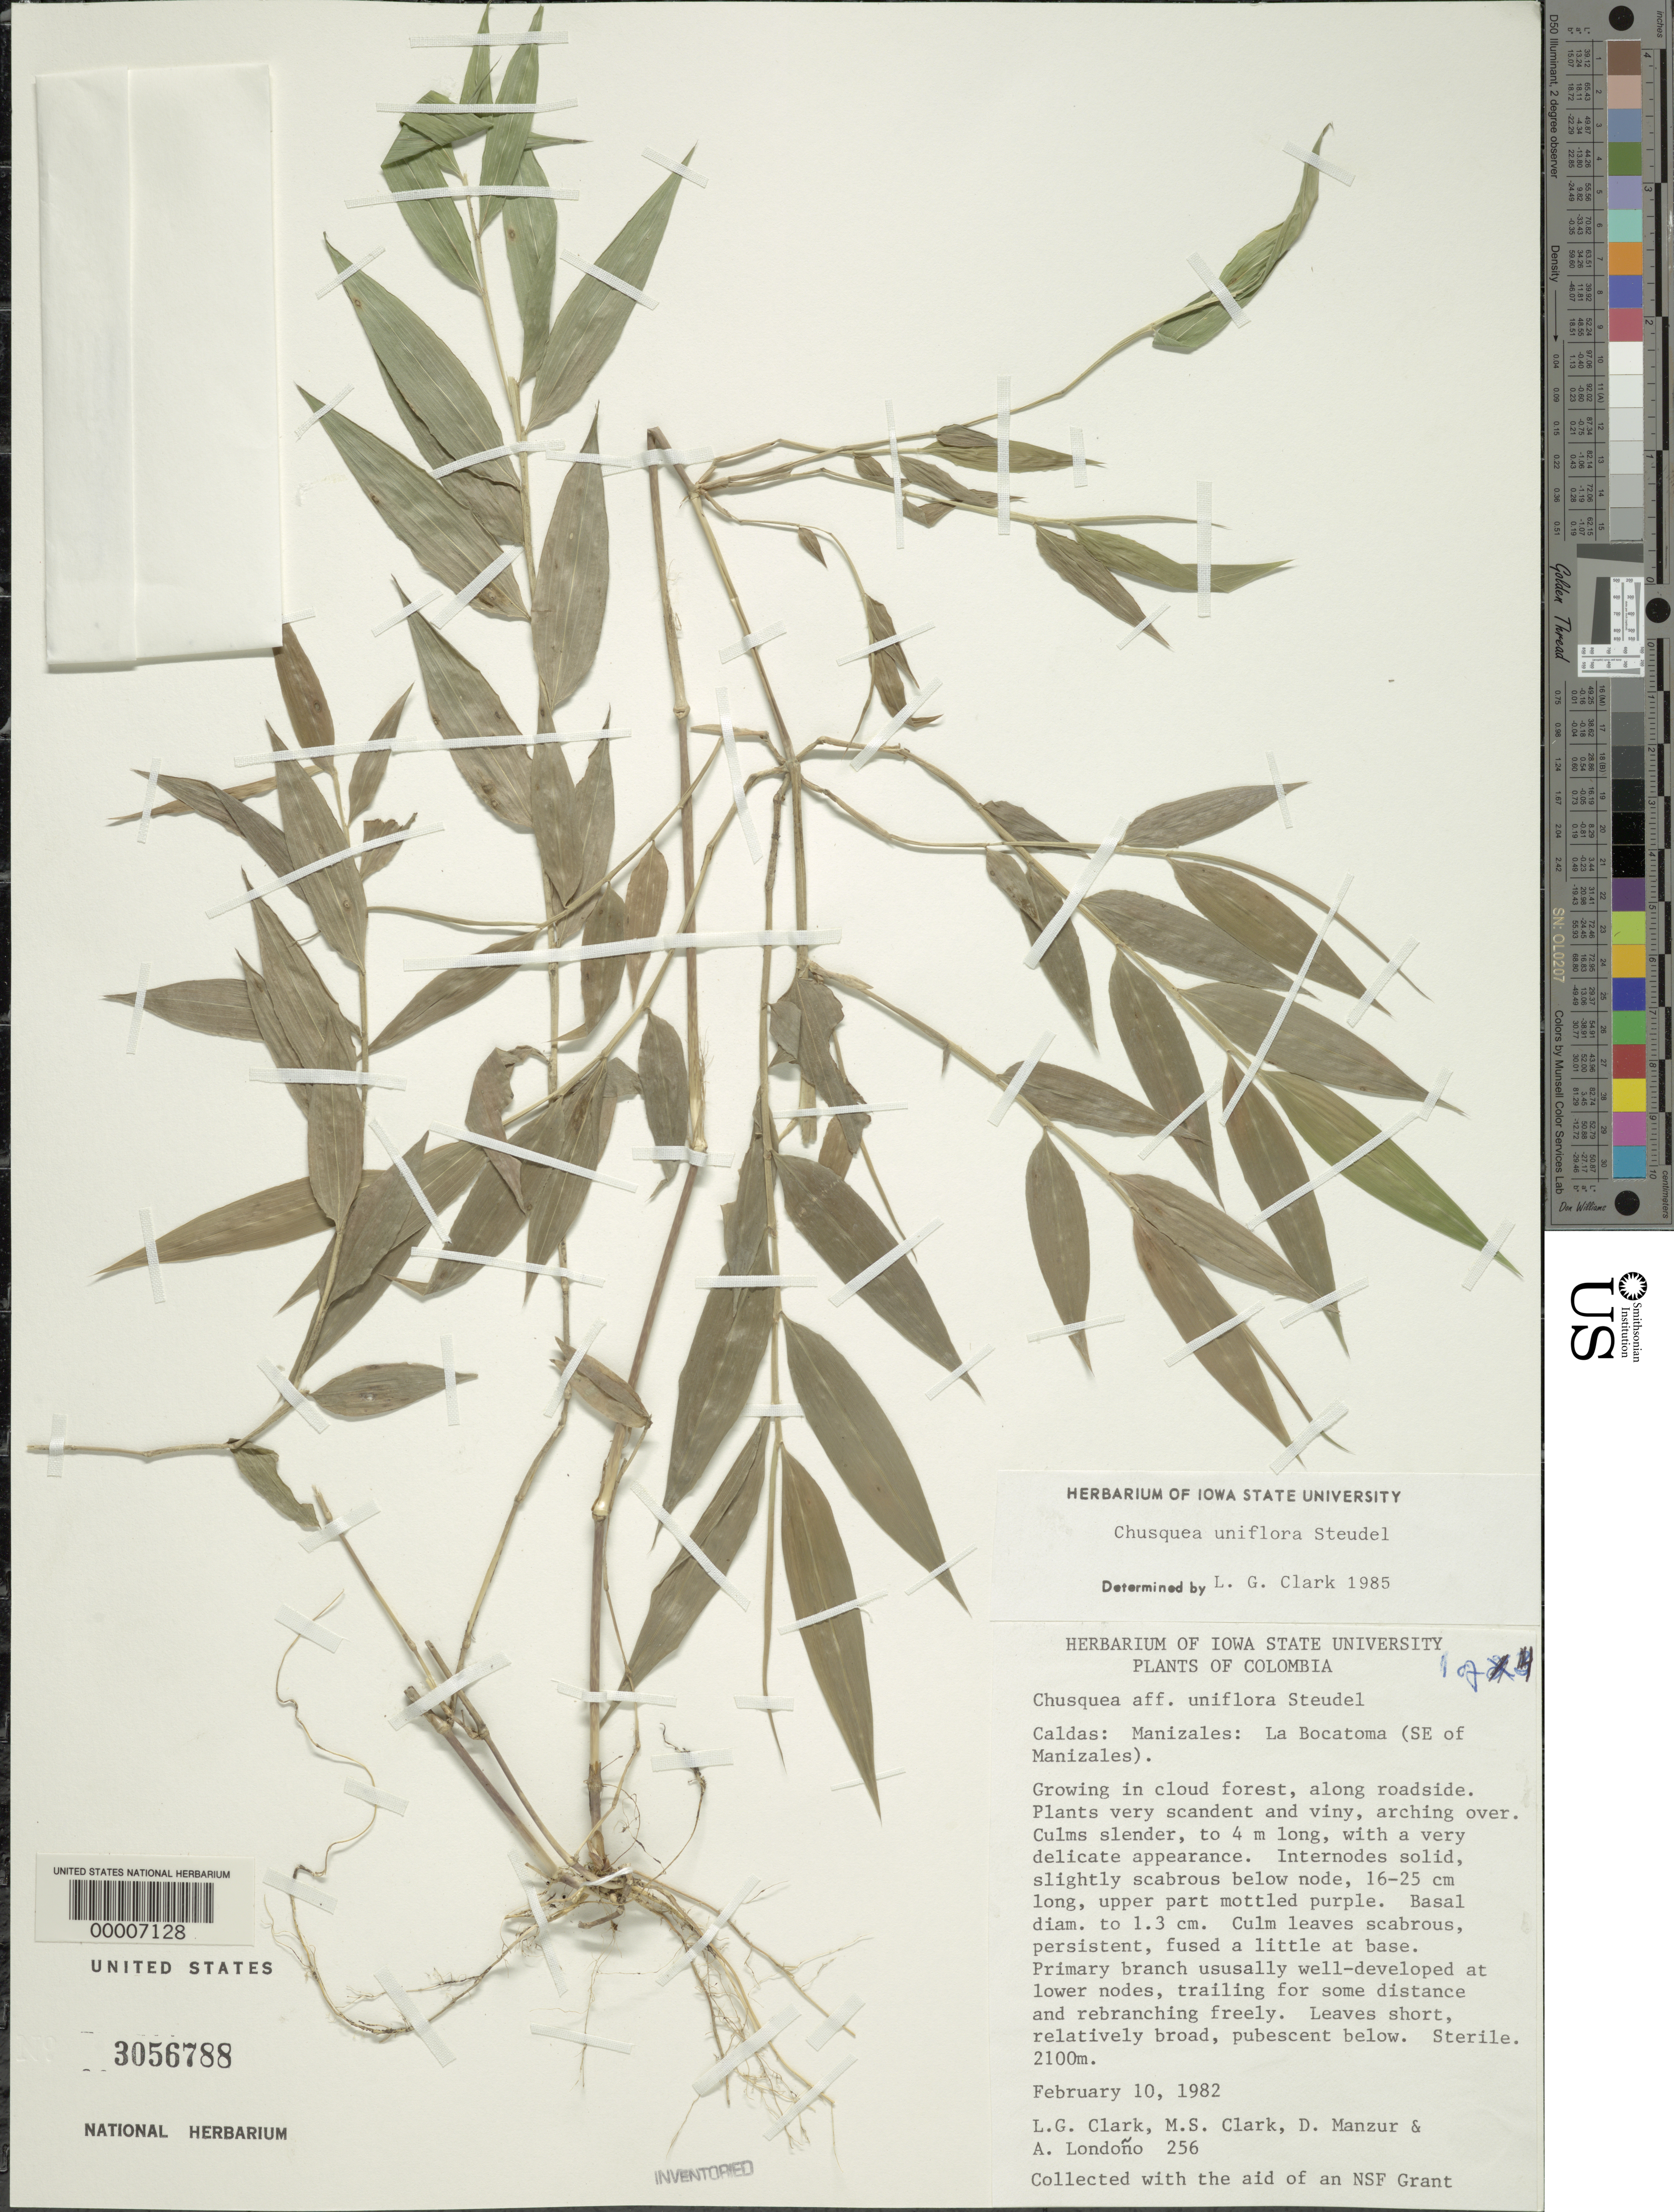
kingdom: Plantae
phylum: Tracheophyta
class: Liliopsida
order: Poales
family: Poaceae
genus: Chusquea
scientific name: Chusquea uniflora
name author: Steud.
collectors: L. G. Clark, M. S. Clark, D. Manzur & A. Londono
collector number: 256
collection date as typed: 10 Feb 1982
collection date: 1982-02-10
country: Colombia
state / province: Caldas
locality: Manizales, La Bocatoma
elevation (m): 2100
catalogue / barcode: US 3056788